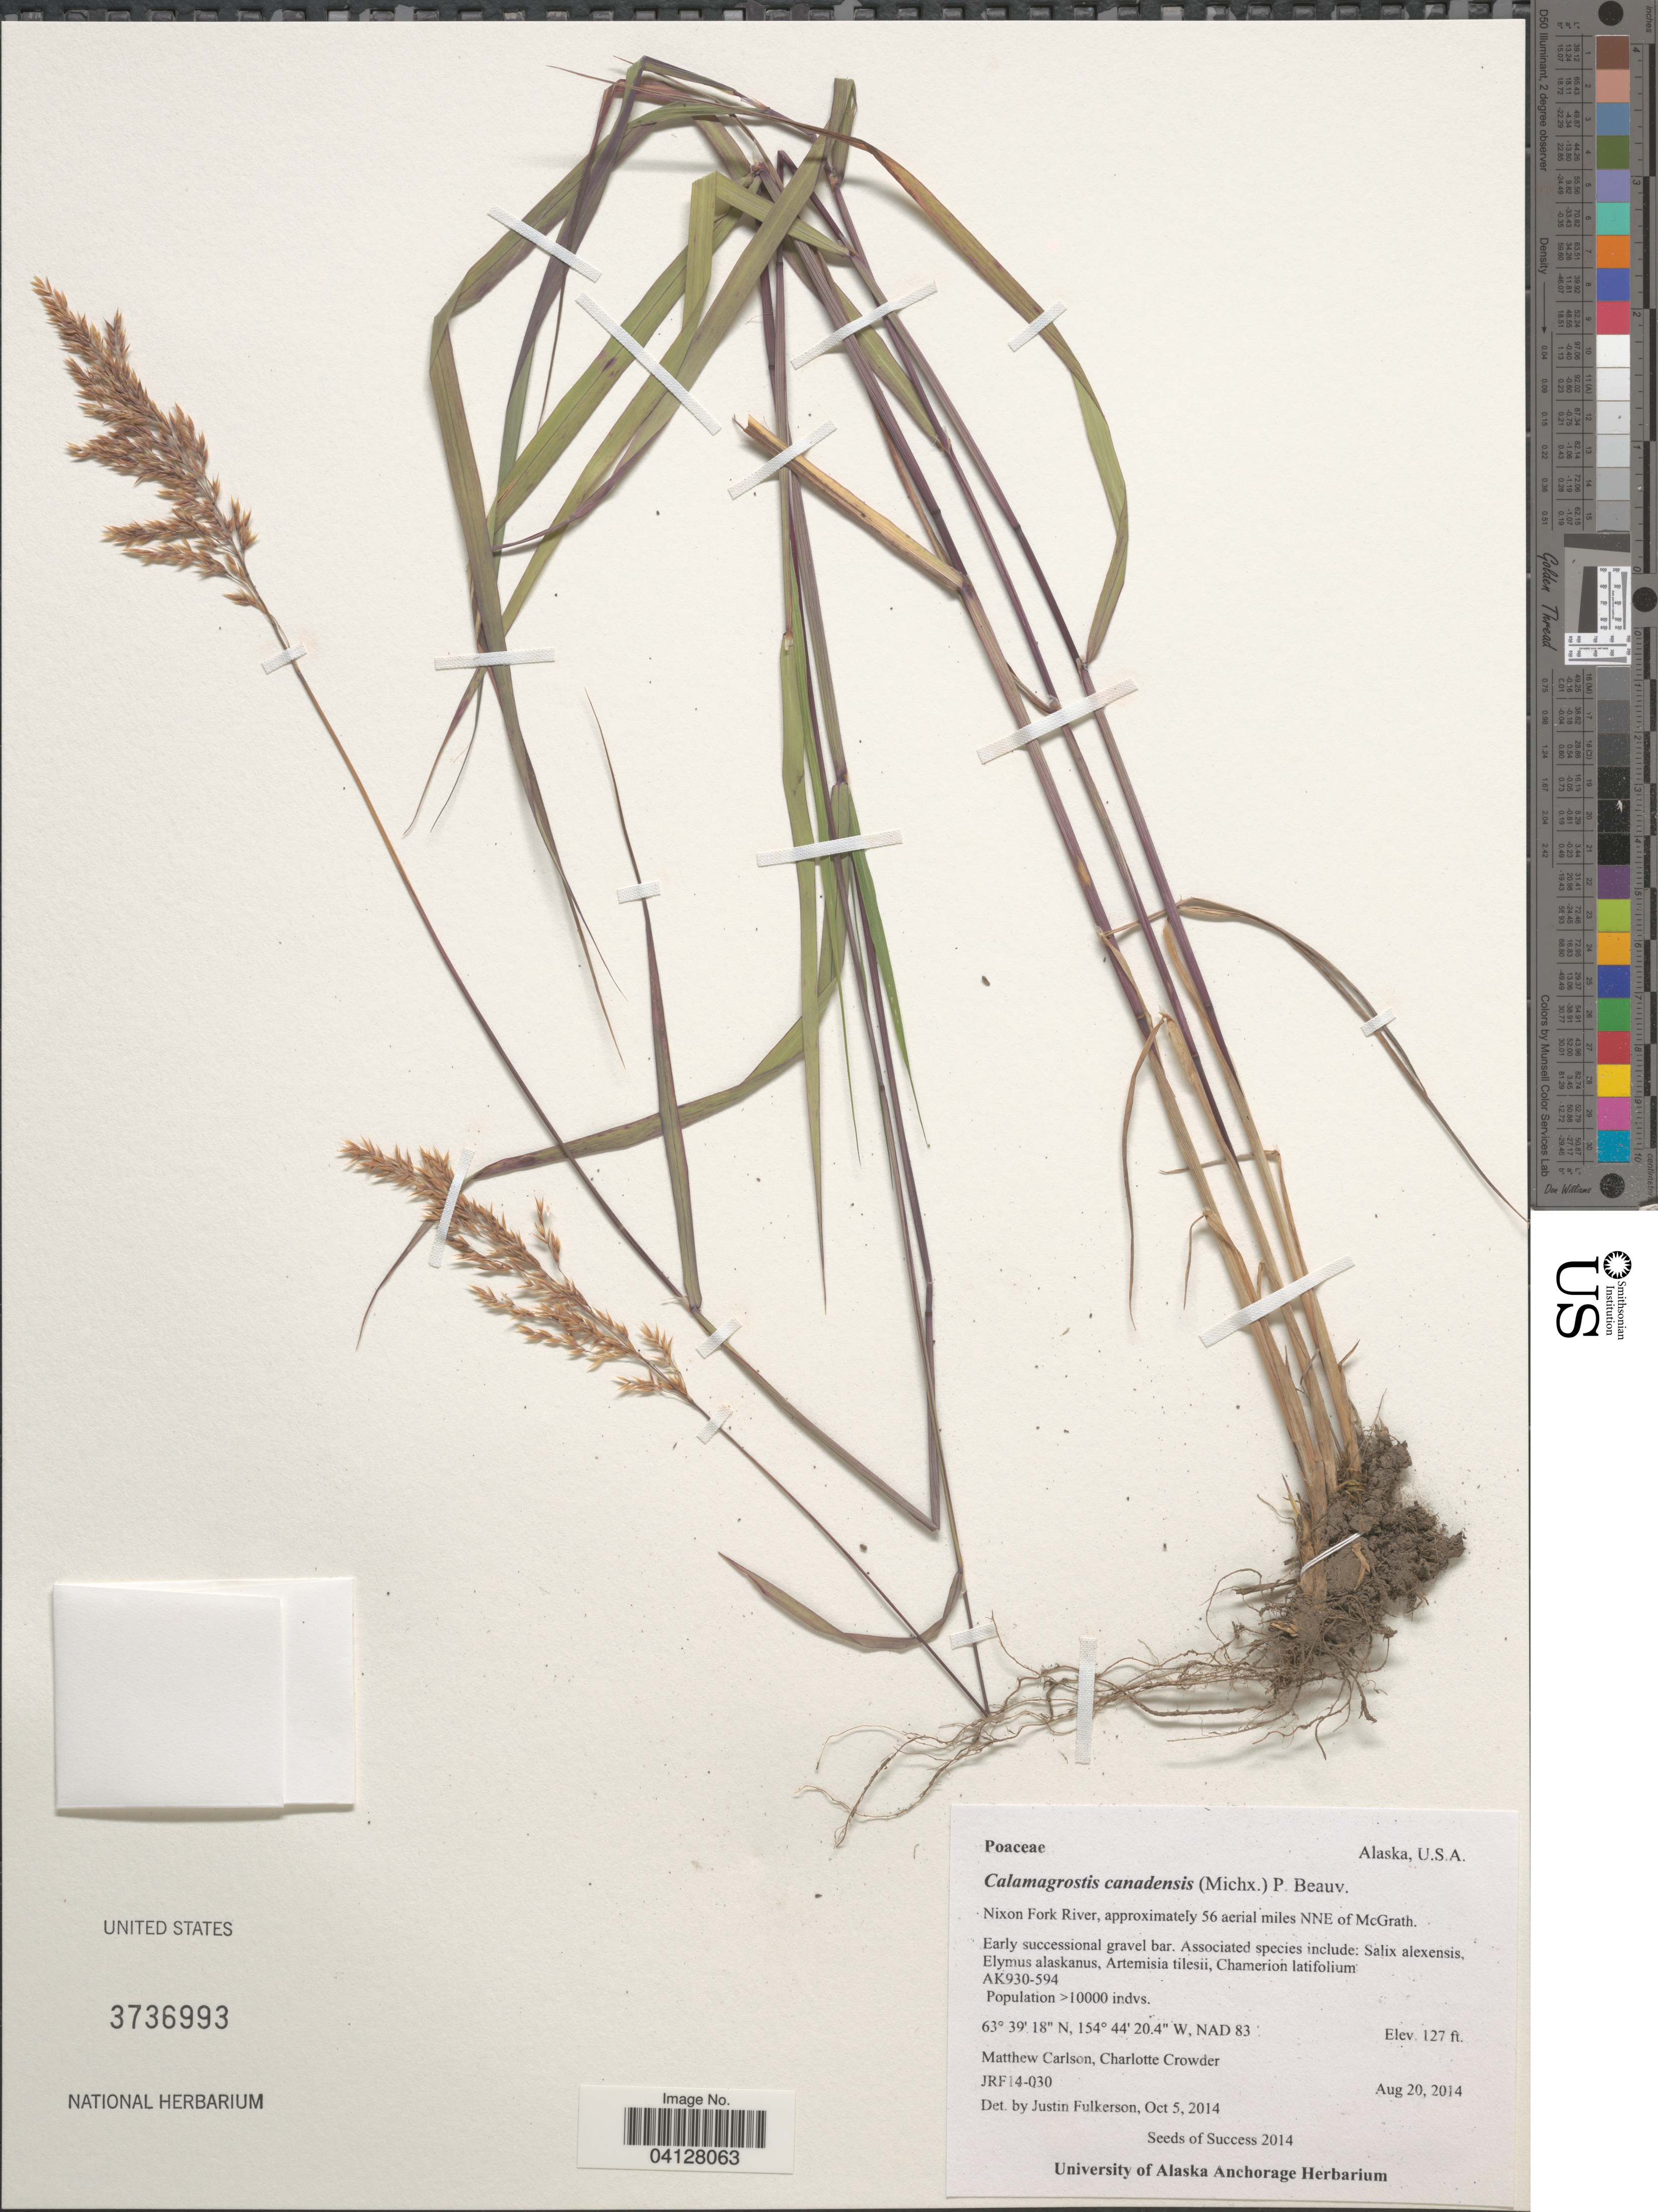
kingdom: Plantae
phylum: Tracheophyta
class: Liliopsida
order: Poales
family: Poaceae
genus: Calamagrostis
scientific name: Calamagrostis canadensis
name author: (Michx.) P. Beauv.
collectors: M. Carlson & C. Crowder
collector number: JRF14-030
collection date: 2014-08-20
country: United States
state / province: Alaska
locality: Nixon Fork River, approximately 56 aerial miles NNE of McGrath. AK930-594. NAD 83.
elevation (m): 39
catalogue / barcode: US 3736993